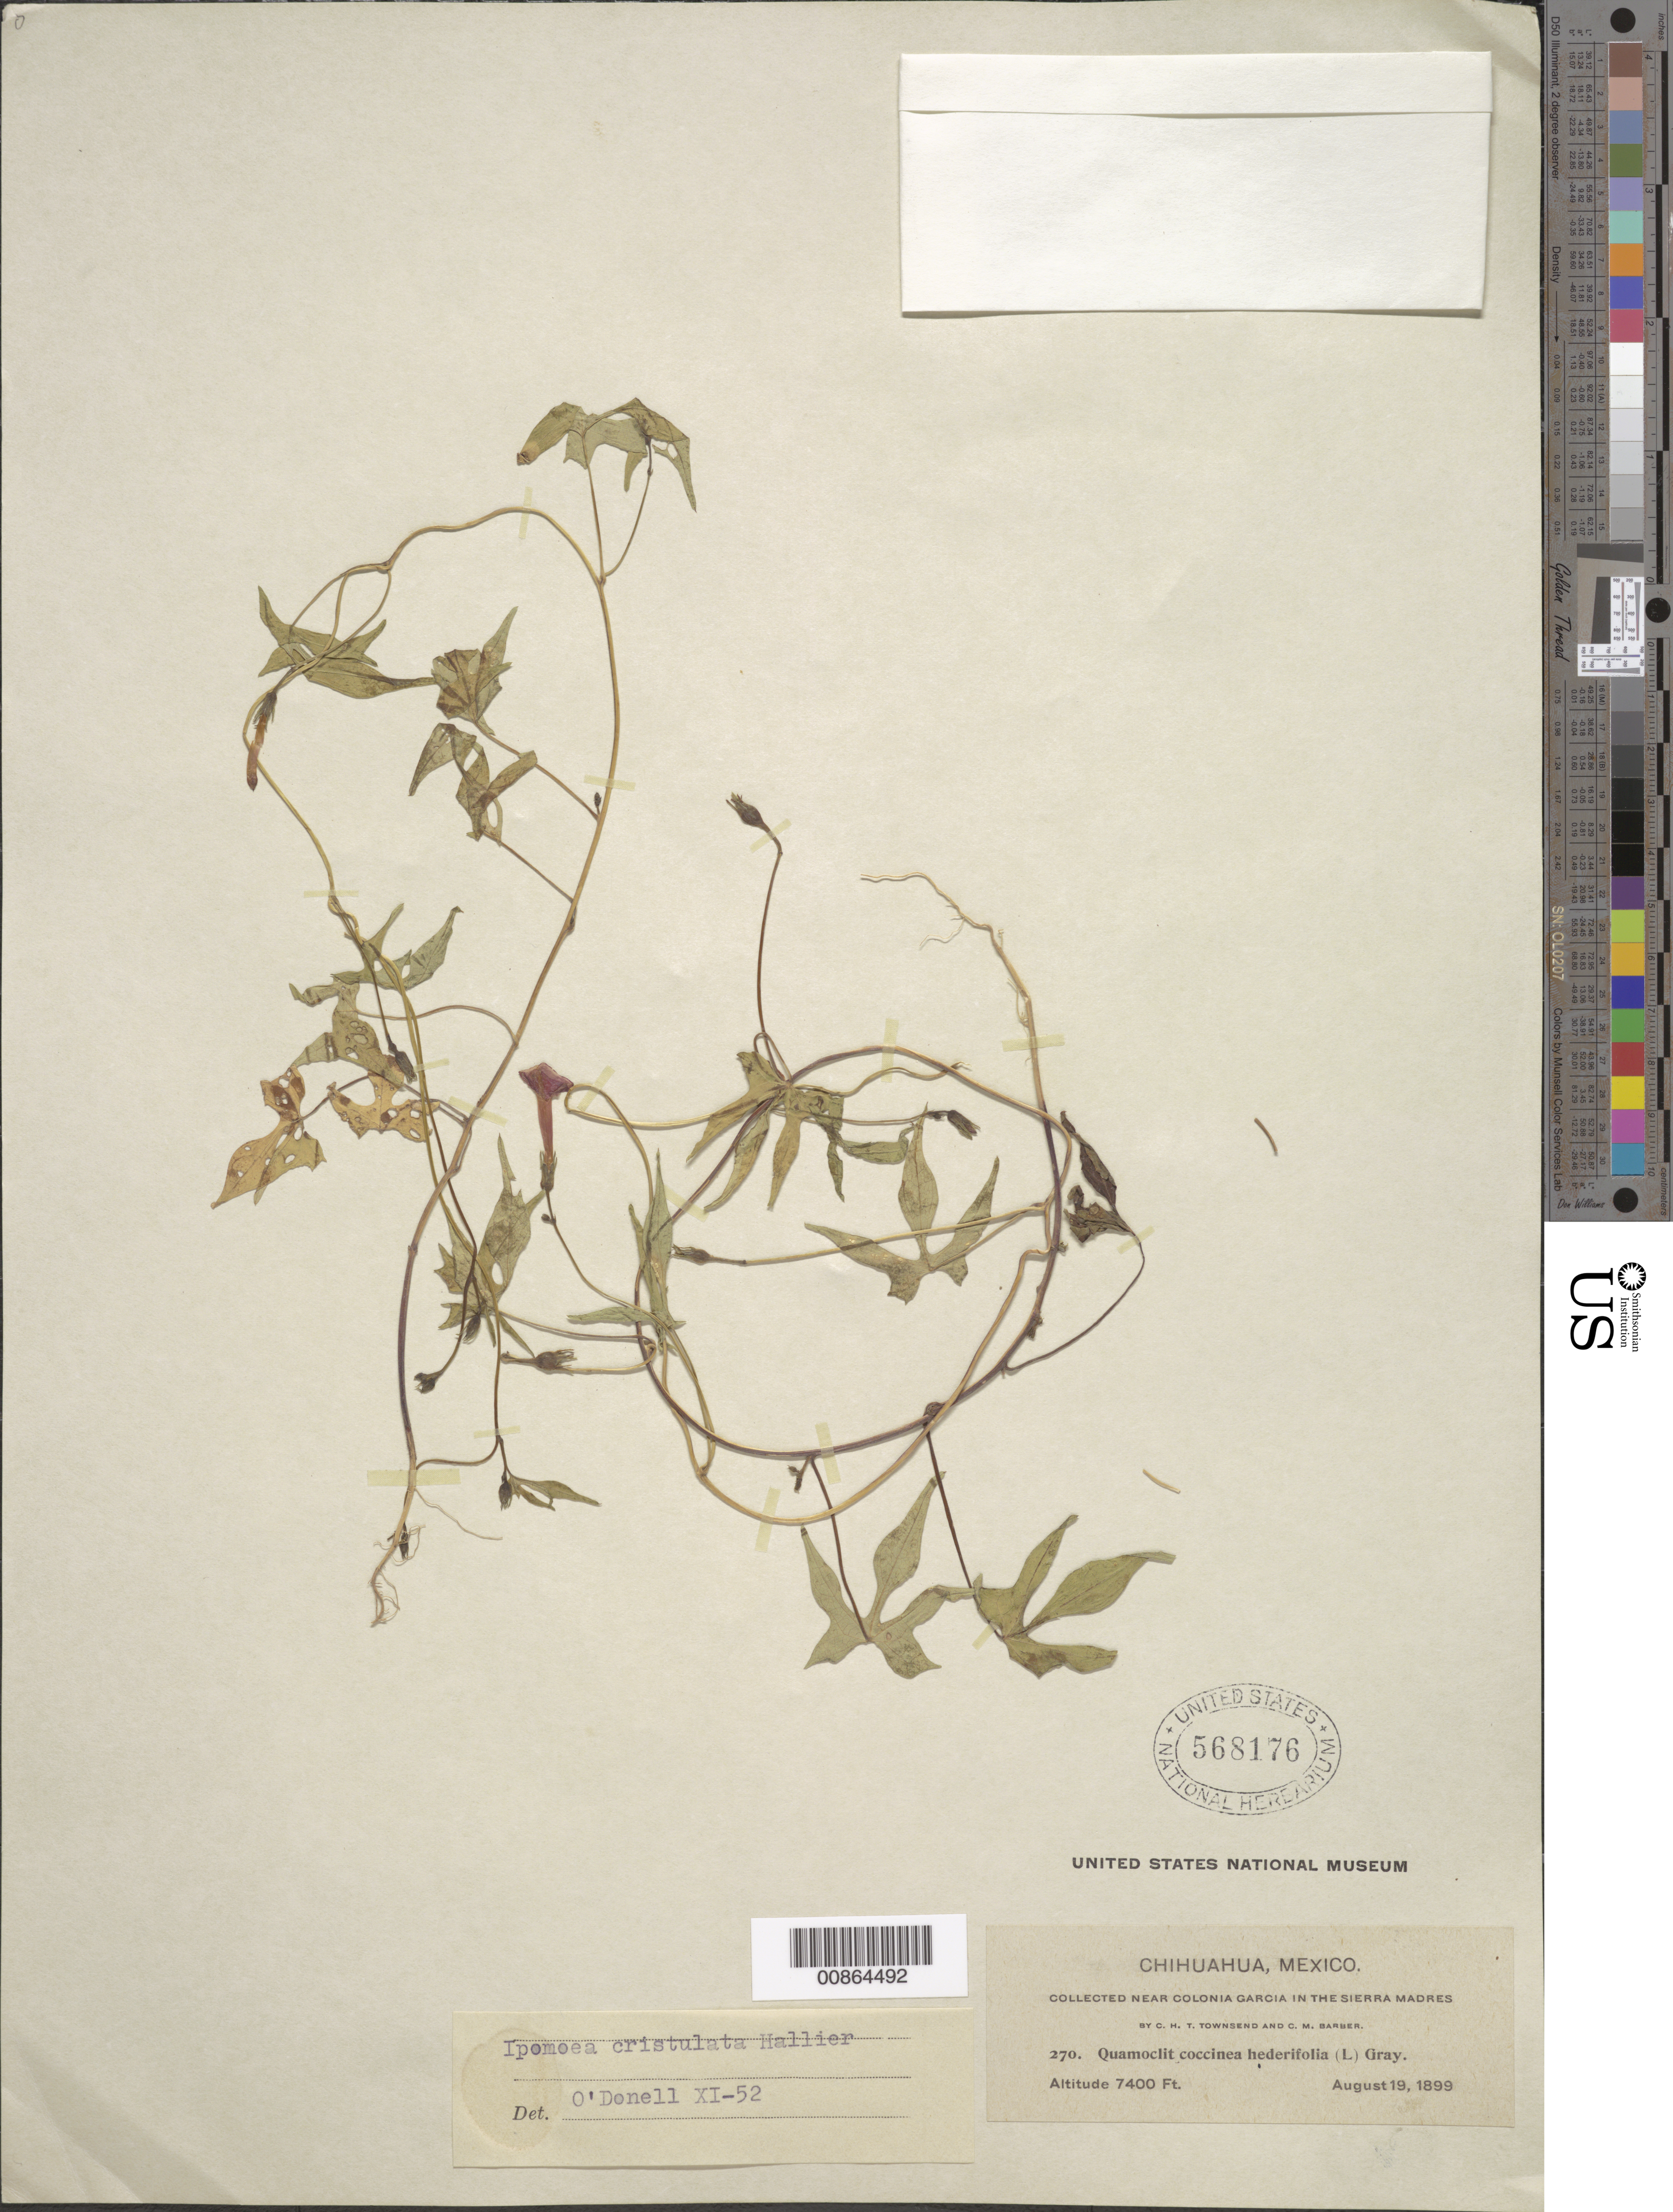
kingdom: Plantae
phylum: Tracheophyta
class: Magnoliopsida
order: Solanales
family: Convolvulaceae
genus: Ipomoea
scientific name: Ipomoea cristulata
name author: Hallier f.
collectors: C. H. T. Townsend & C. Barber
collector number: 270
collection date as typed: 19 Aug 1899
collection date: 1899-08-19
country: Mexico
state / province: Chihuahua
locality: Near Colonia García in the Sierra Madre.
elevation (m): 2256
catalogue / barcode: US 568176